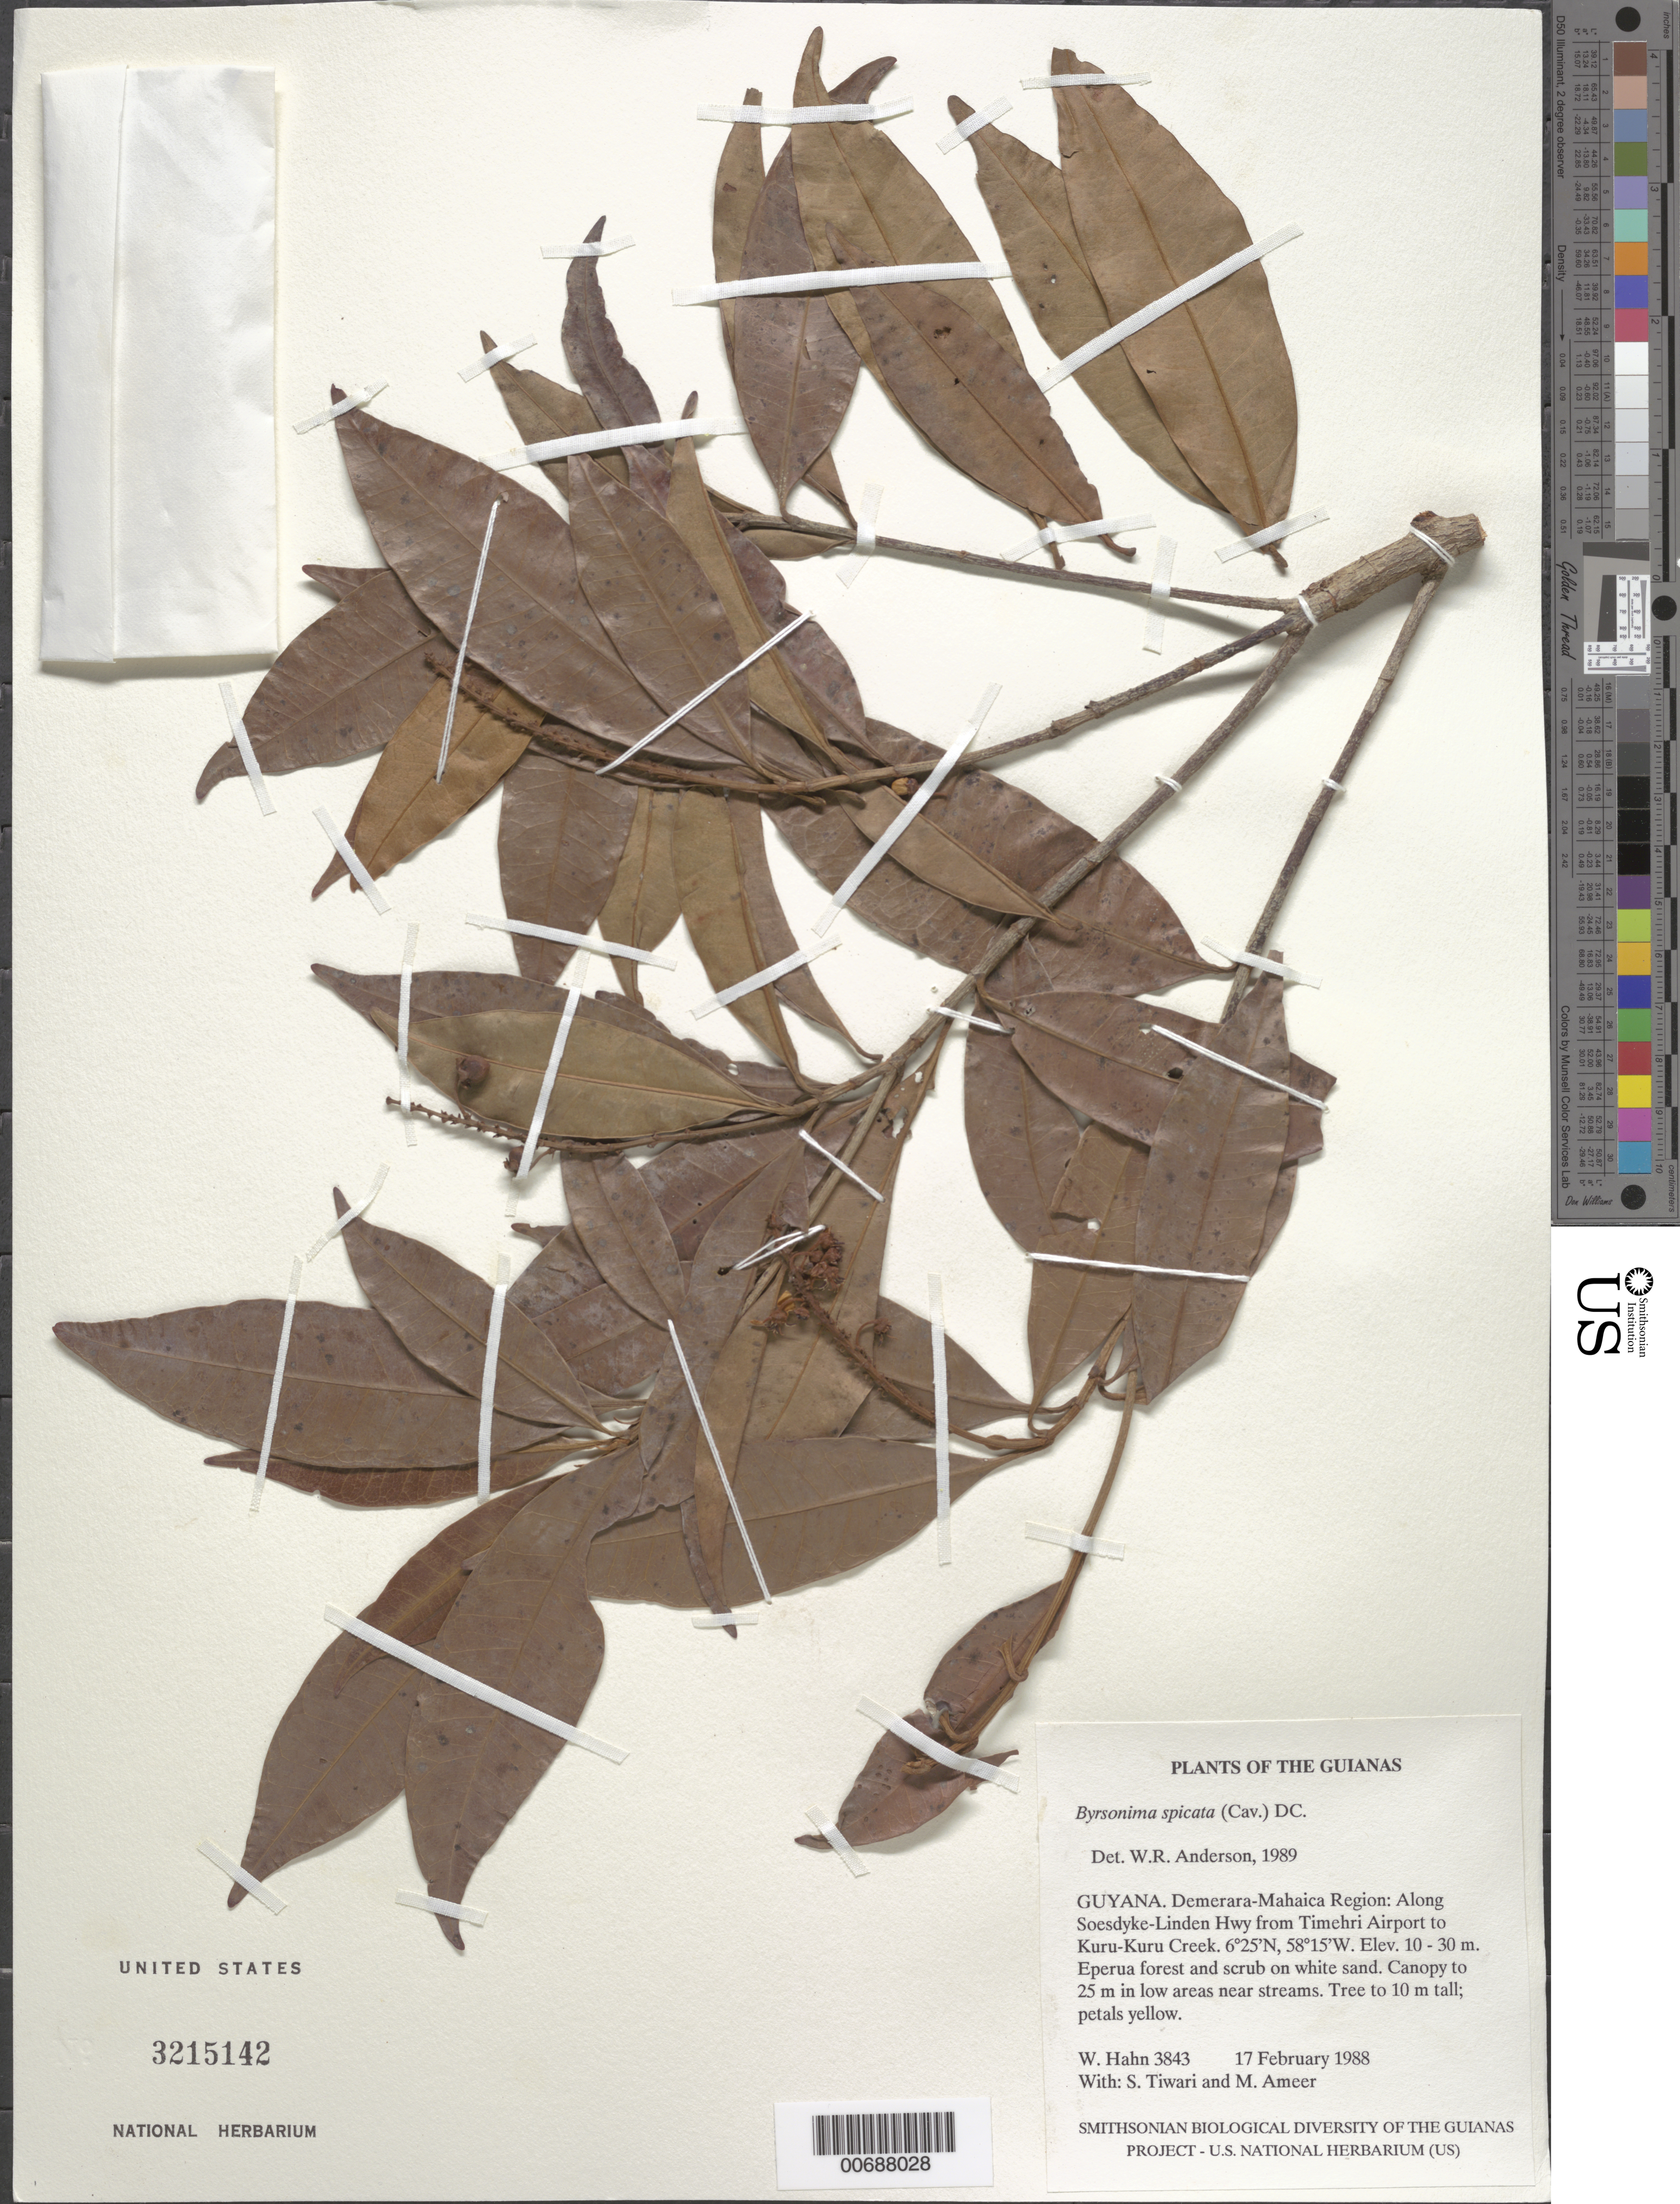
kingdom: Plantae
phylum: Tracheophyta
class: Magnoliopsida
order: Malpighiales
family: Malpighiaceae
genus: Byrsonima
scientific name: Byrsonima spicata (Cav.) DC.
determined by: Anderson, W. R., (MICH), University of Michigan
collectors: W. Hahn, S. Tiwari & M. Ameer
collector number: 3843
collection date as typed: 17 February 1988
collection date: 1988-02-17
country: Guyana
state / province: Demerara-Mahaica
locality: Along Soesdyke-Linden Hwy from Timehri Airport to Kuru-Kuru Creek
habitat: Eperua forest and scrub on white sand. Canopy to 25 m in low areas near streams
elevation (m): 10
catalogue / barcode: US 3215142